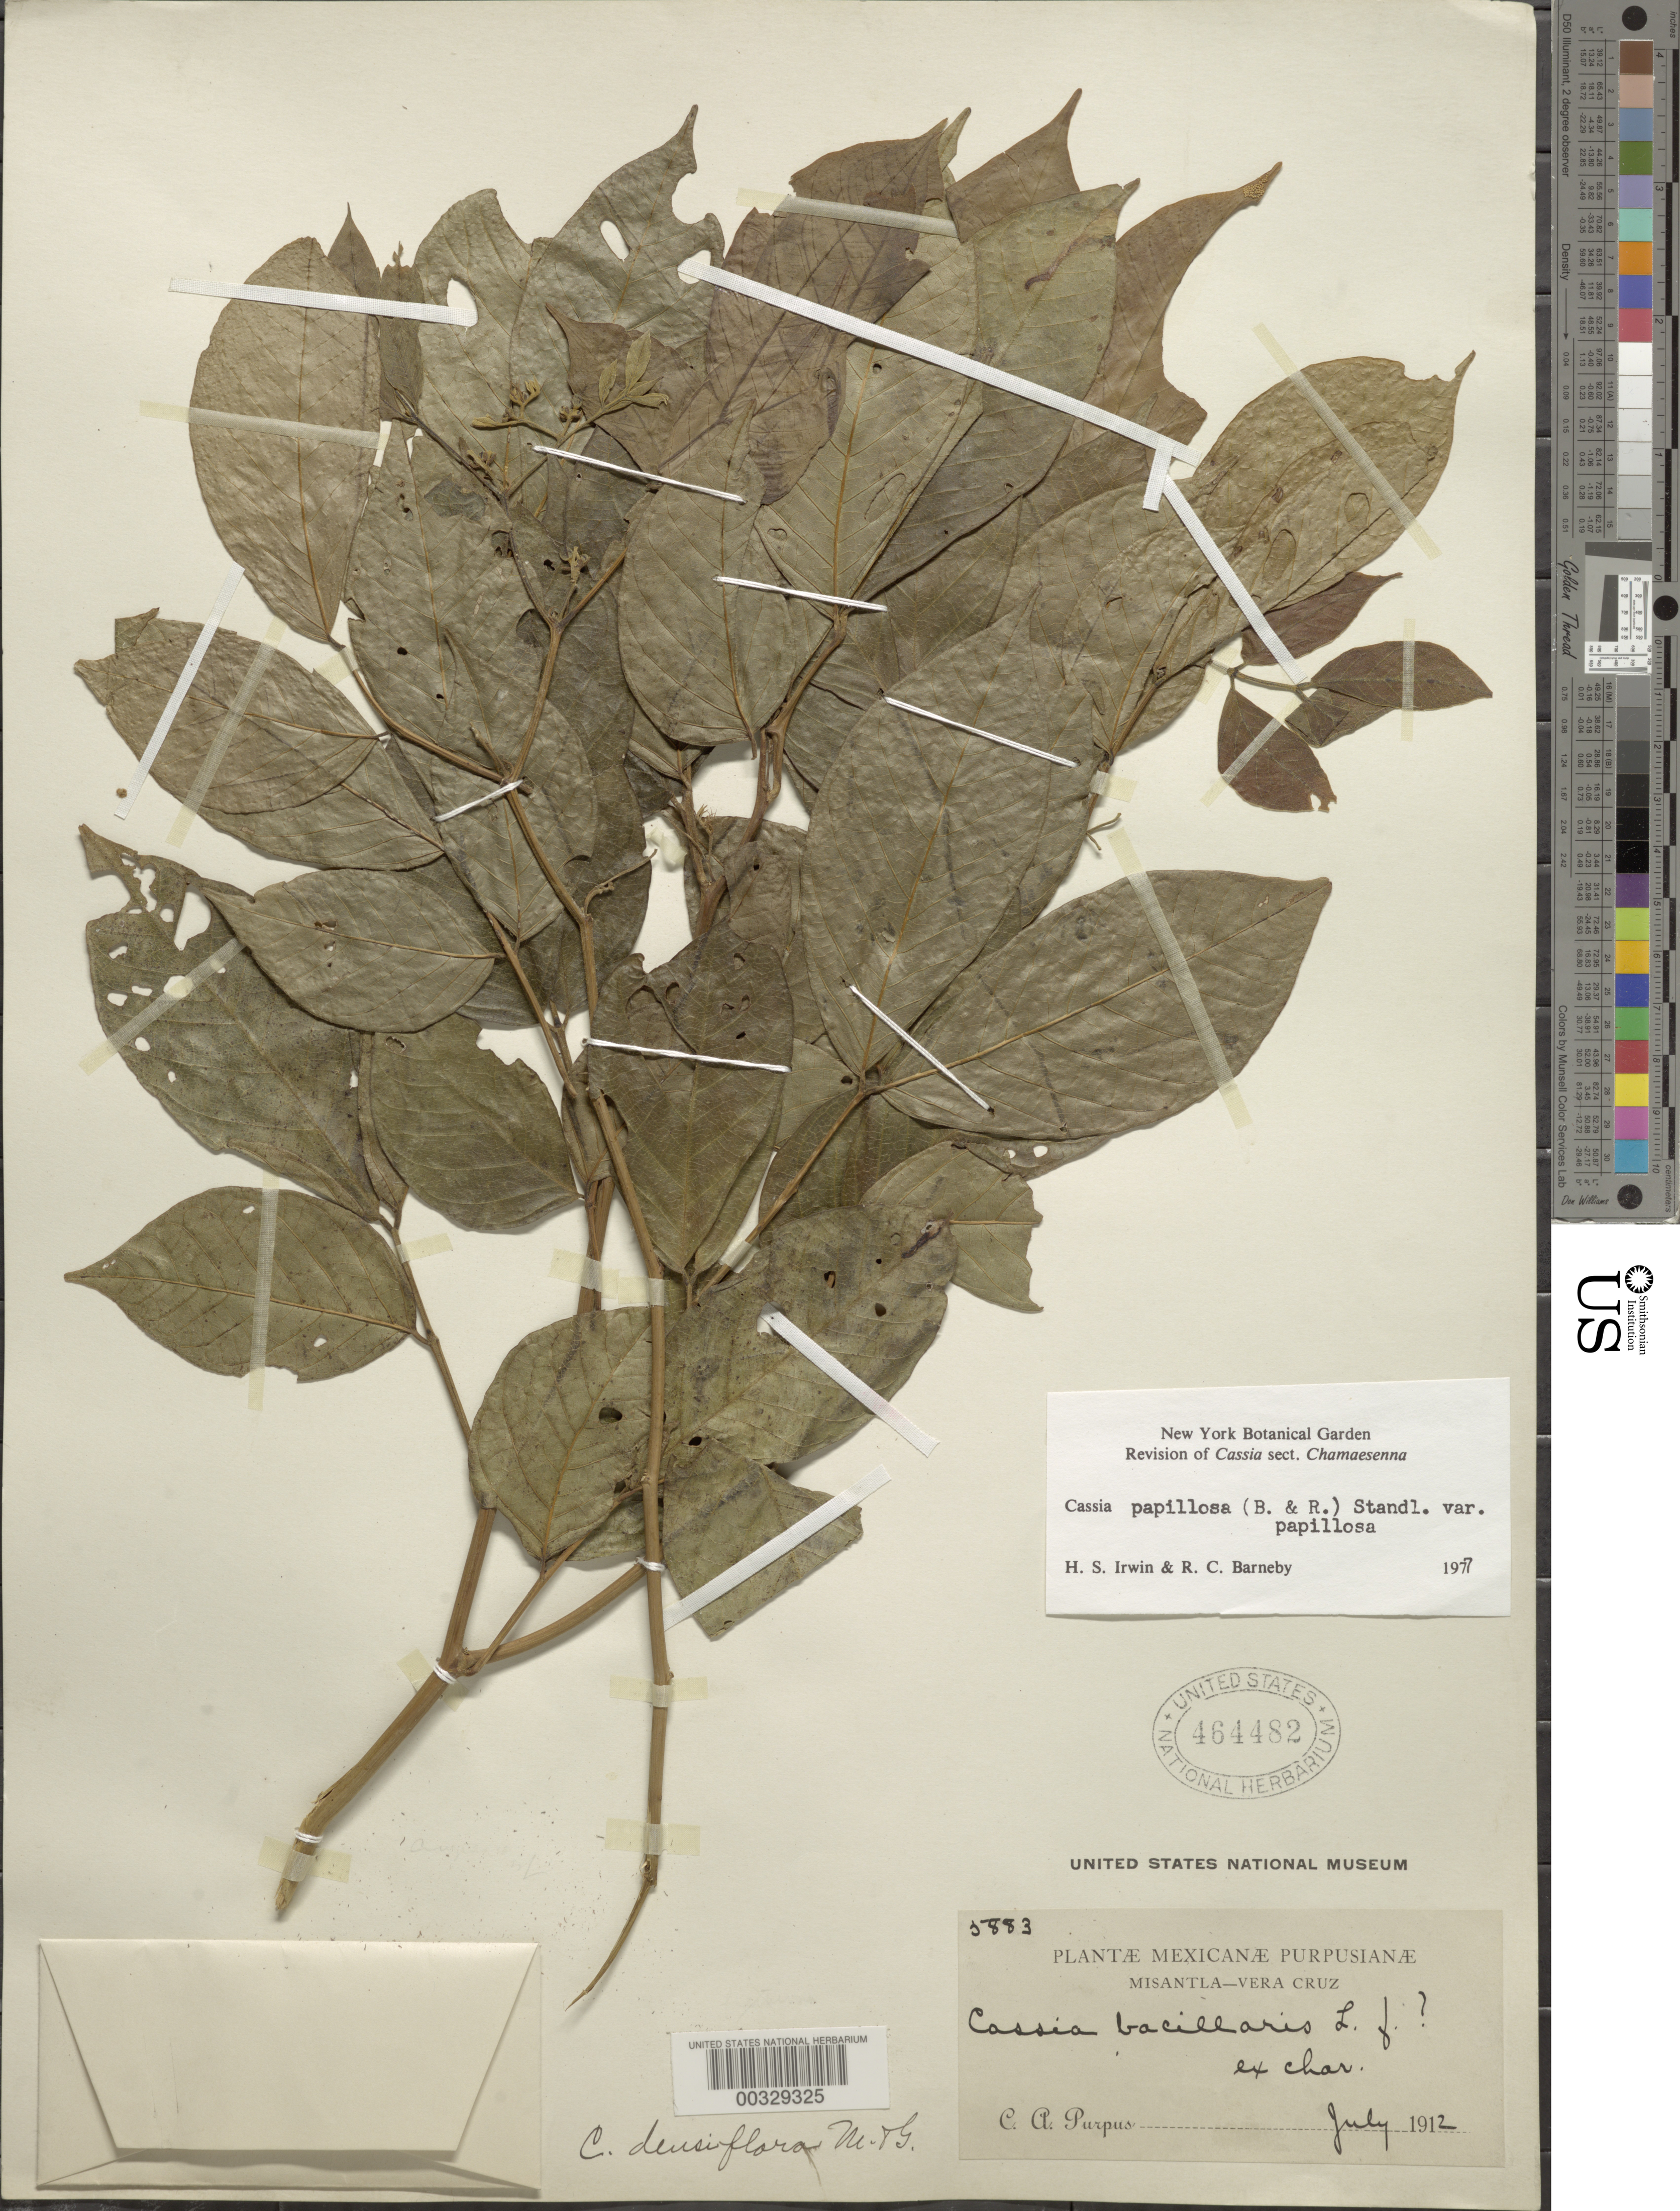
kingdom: Plantae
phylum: Tracheophyta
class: Magnoliopsida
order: Fabales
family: Fabaceae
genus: Senna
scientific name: Senna papillosa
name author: (Britton & Rose) H.S. Irwin & Barneby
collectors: C. A. Purpus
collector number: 5883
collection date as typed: Jul 1912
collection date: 1912-07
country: Mexico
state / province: Veracruz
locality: Misantla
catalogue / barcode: US 464482